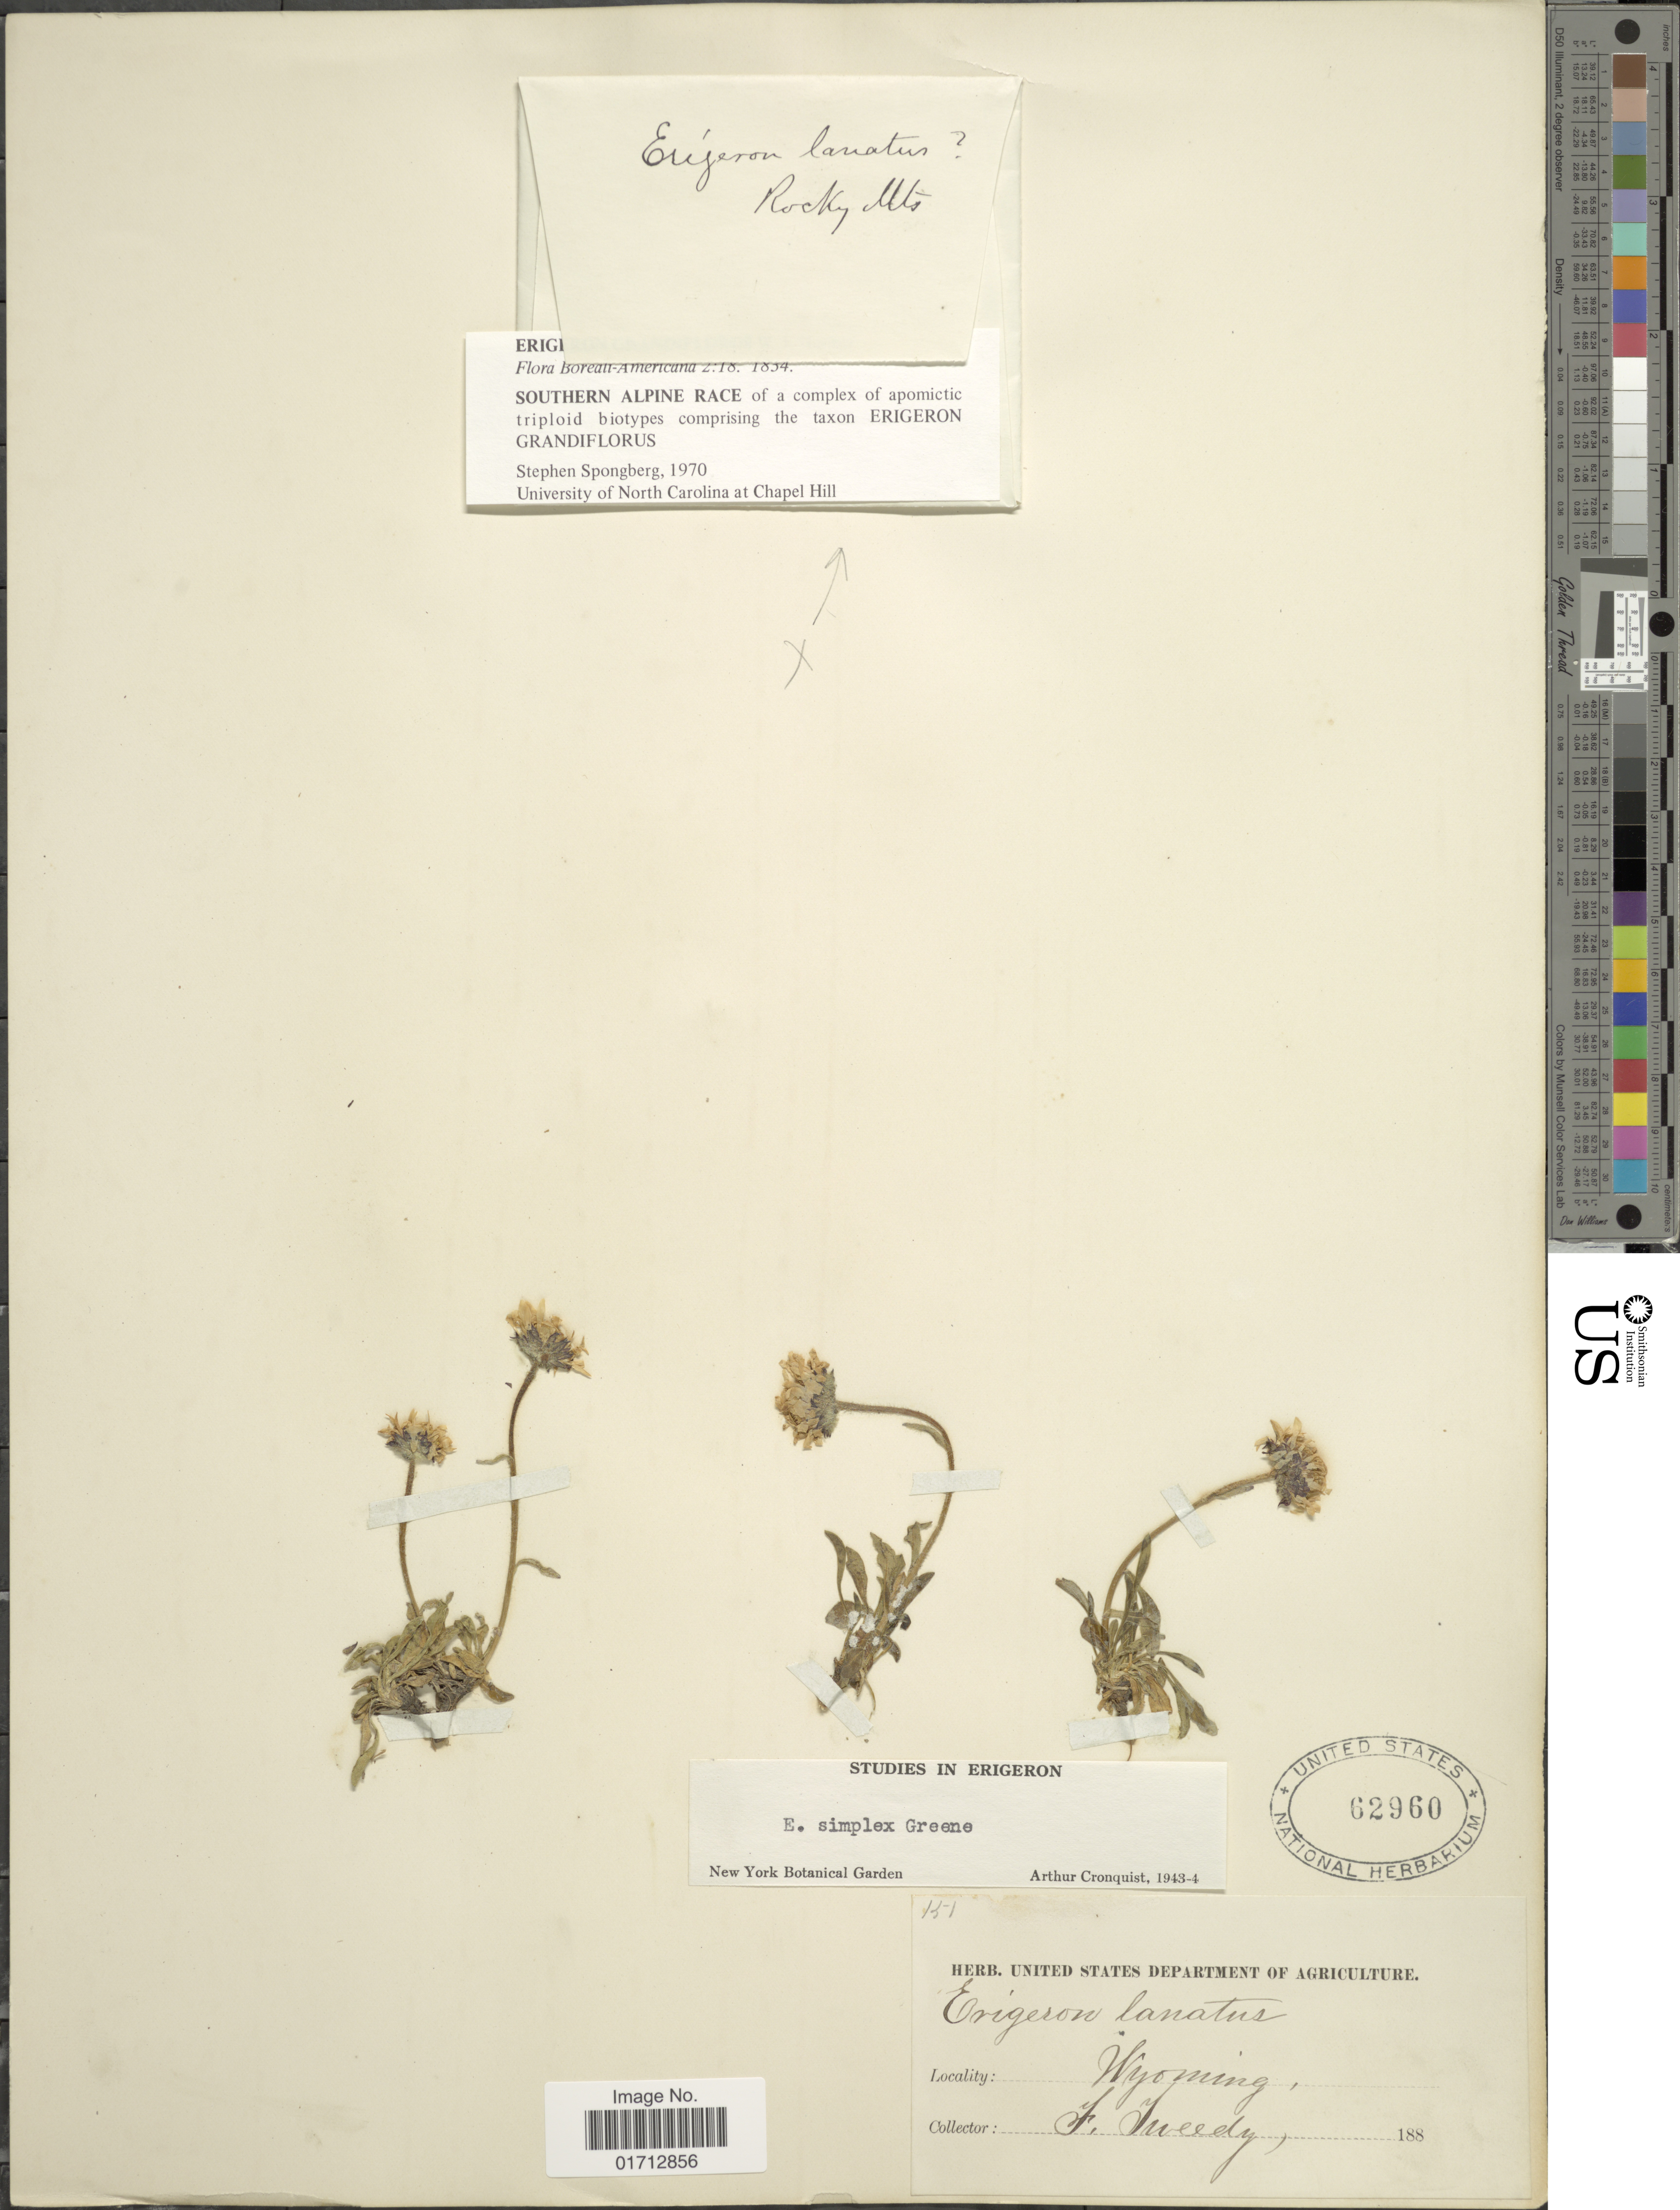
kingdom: Plantae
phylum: Tracheophyta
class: Magnoliopsida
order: Asterales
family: Asteraceae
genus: Erigeron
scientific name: Erigeron grandiflorus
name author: Hook.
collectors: F. Tweedy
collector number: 151*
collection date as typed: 188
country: United States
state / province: Wyoming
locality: Wyoming. Rocky Mts.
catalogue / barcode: US 62960